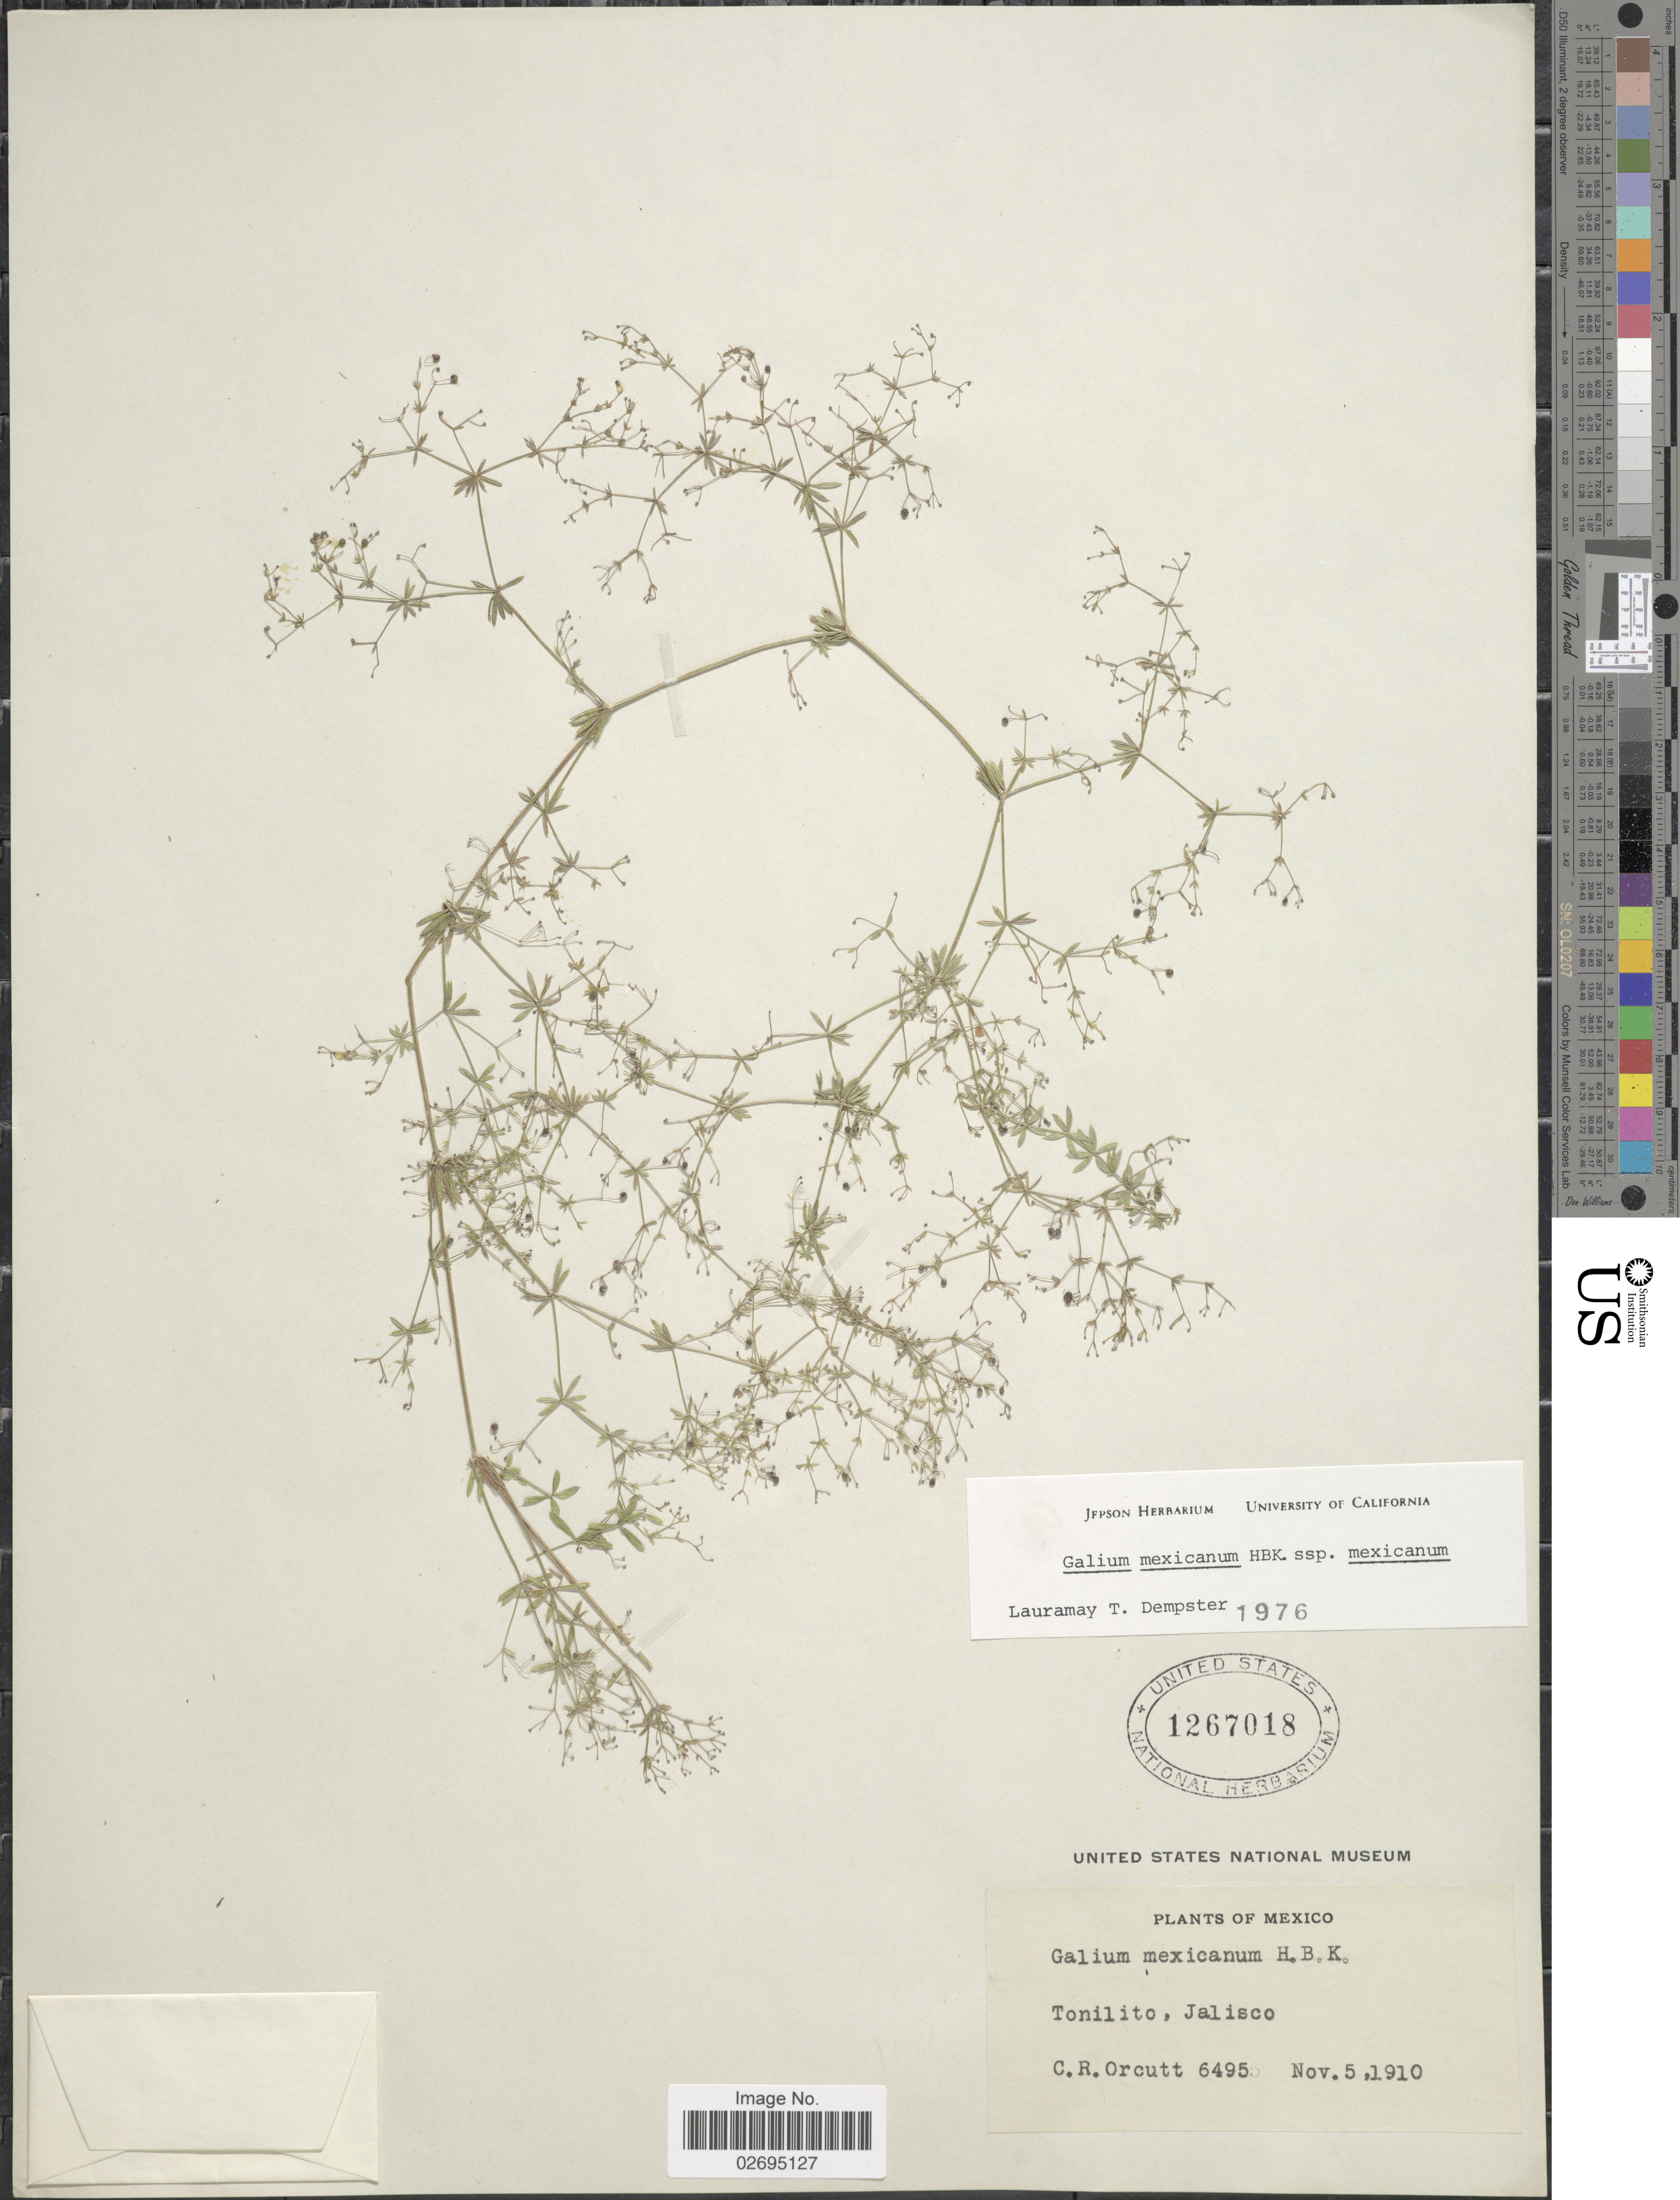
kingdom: Plantae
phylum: Tracheophyta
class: Magnoliopsida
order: Gentianales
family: Rubiaceae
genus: Galium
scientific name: Galium mexicanum subsp. mexicanum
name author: Kunth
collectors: C. R. Orcutt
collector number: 6495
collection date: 1910-11-05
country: Mexico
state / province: Jalisco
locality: Tonilito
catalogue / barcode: US 1267018